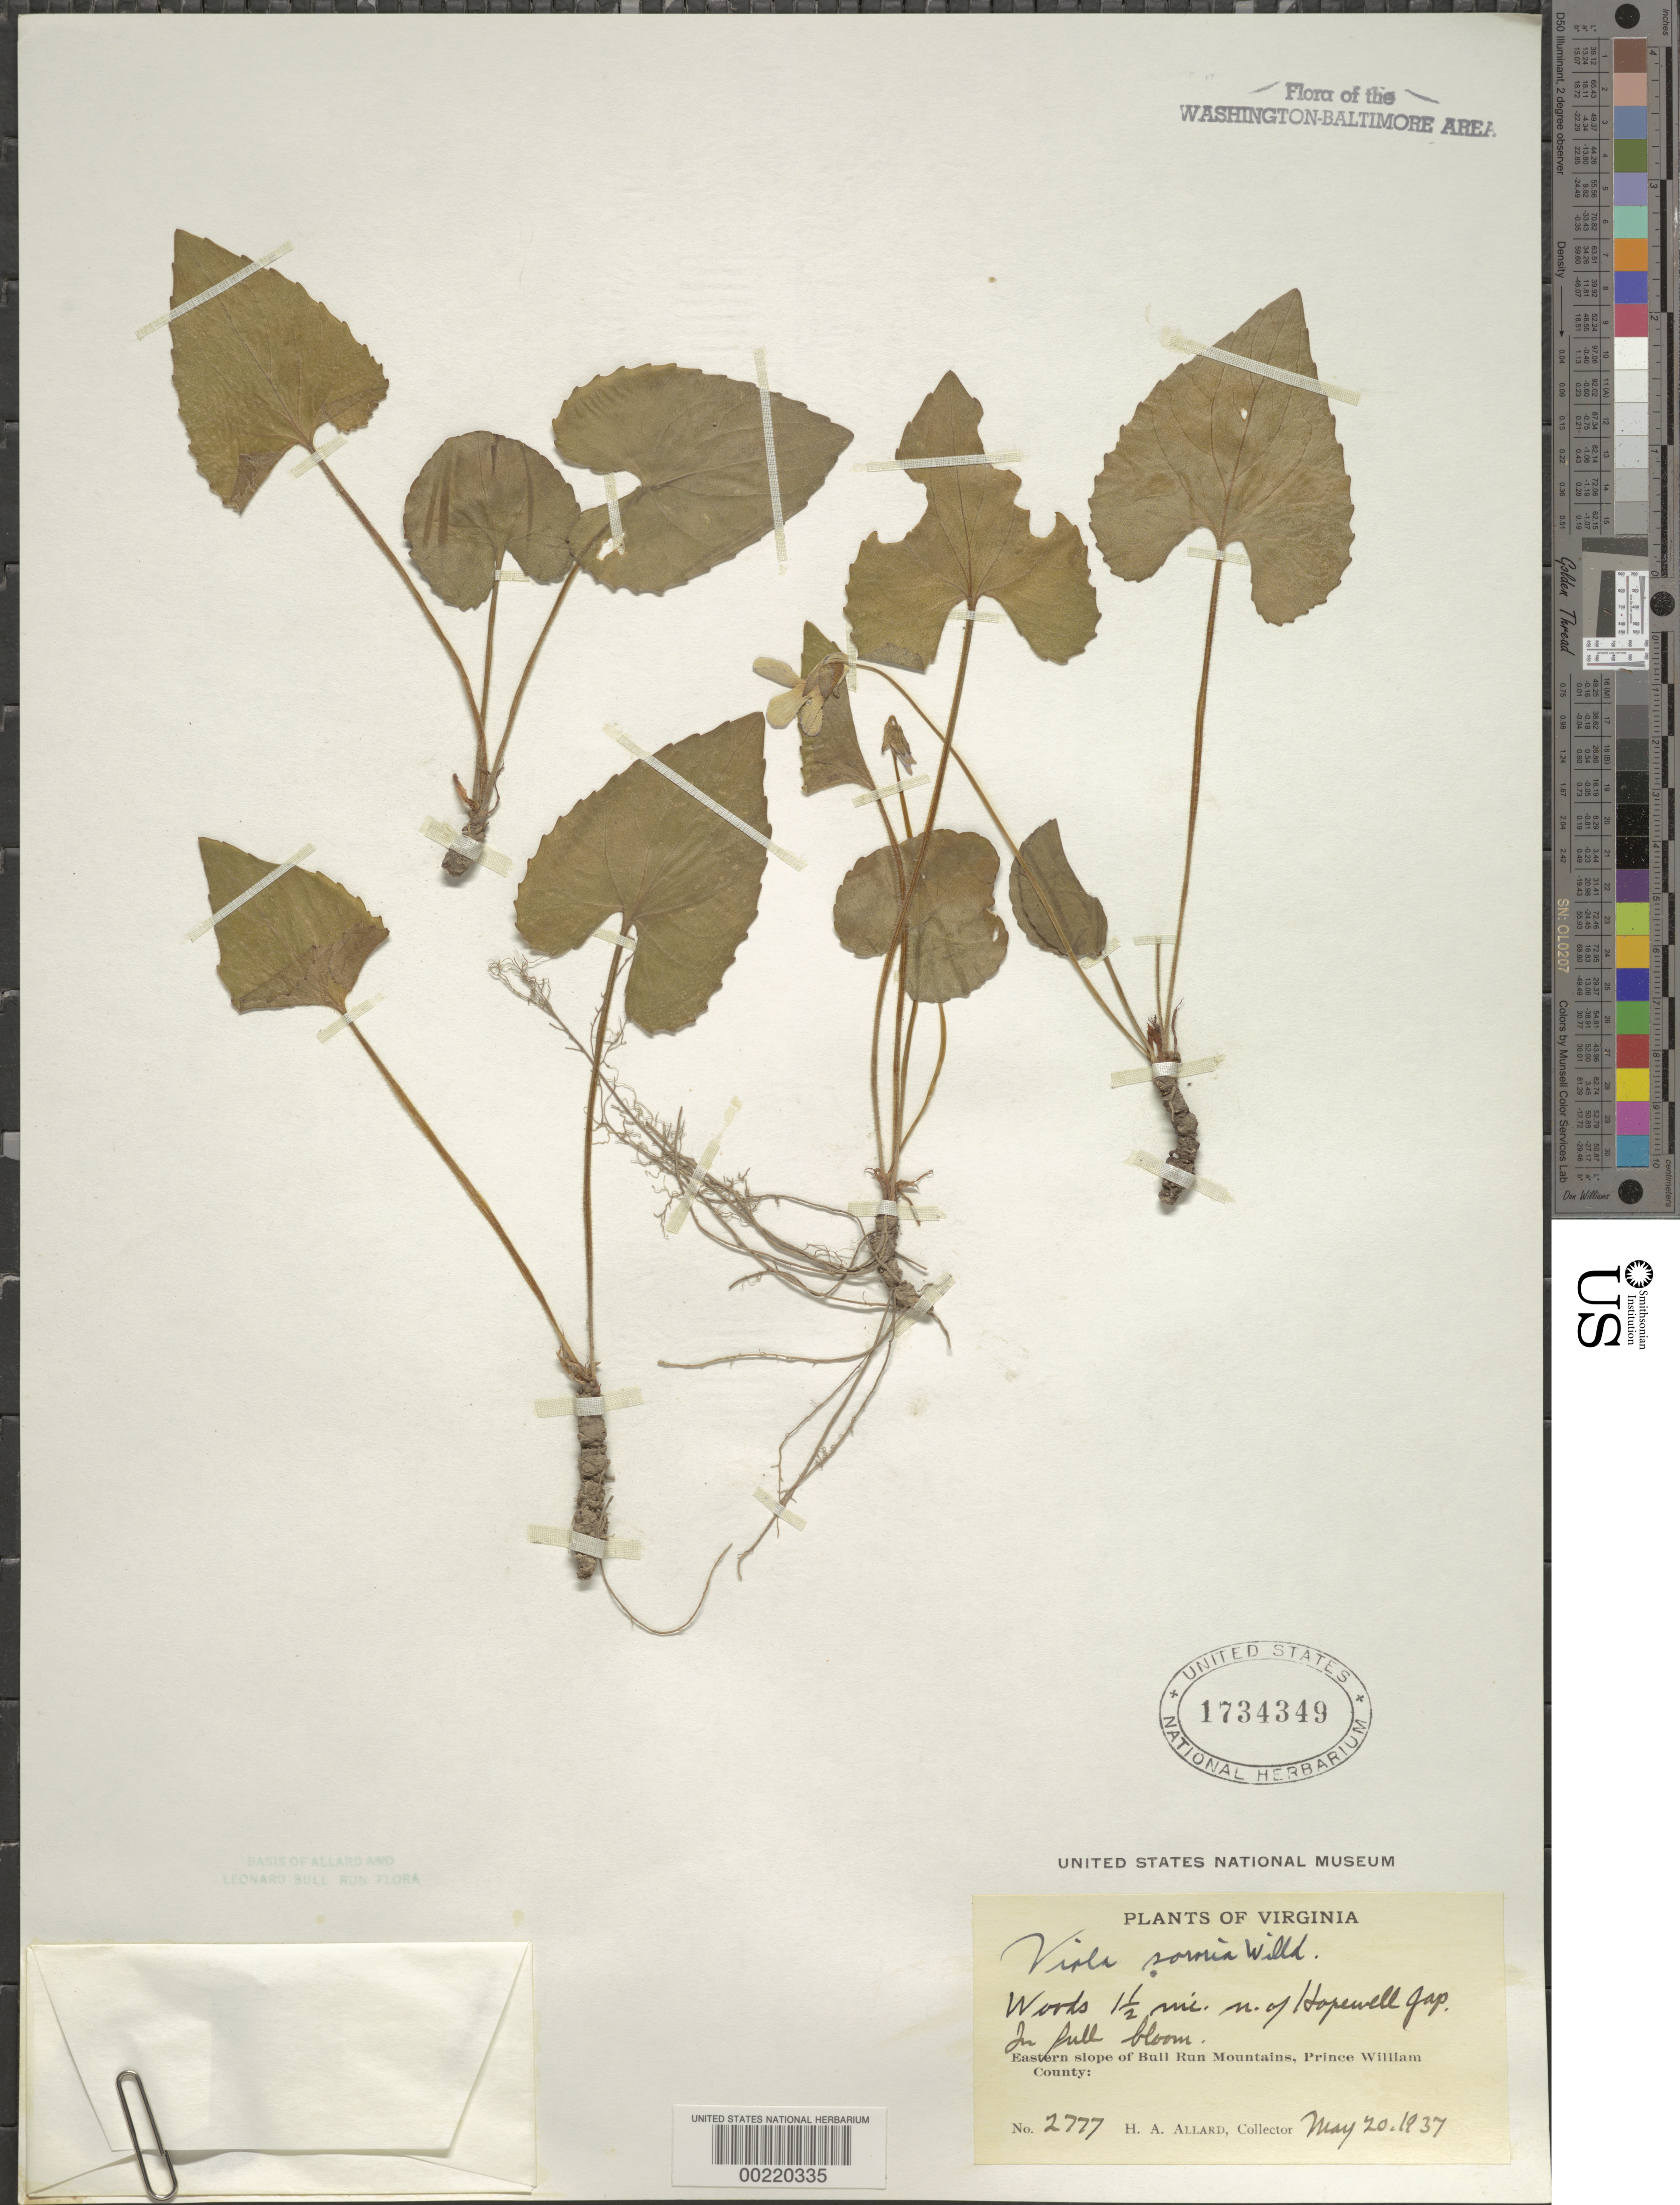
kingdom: Plantae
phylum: Tracheophyta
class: Magnoliopsida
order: Malpighiales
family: Violaceae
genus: Viola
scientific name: Viola sororia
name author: Willd.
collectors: H. A. Allard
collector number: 2777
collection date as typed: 20 May 1937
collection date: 1937-05-20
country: United States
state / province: Virginia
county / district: Prince William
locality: North of Hopewell Gap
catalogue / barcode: US 1734349